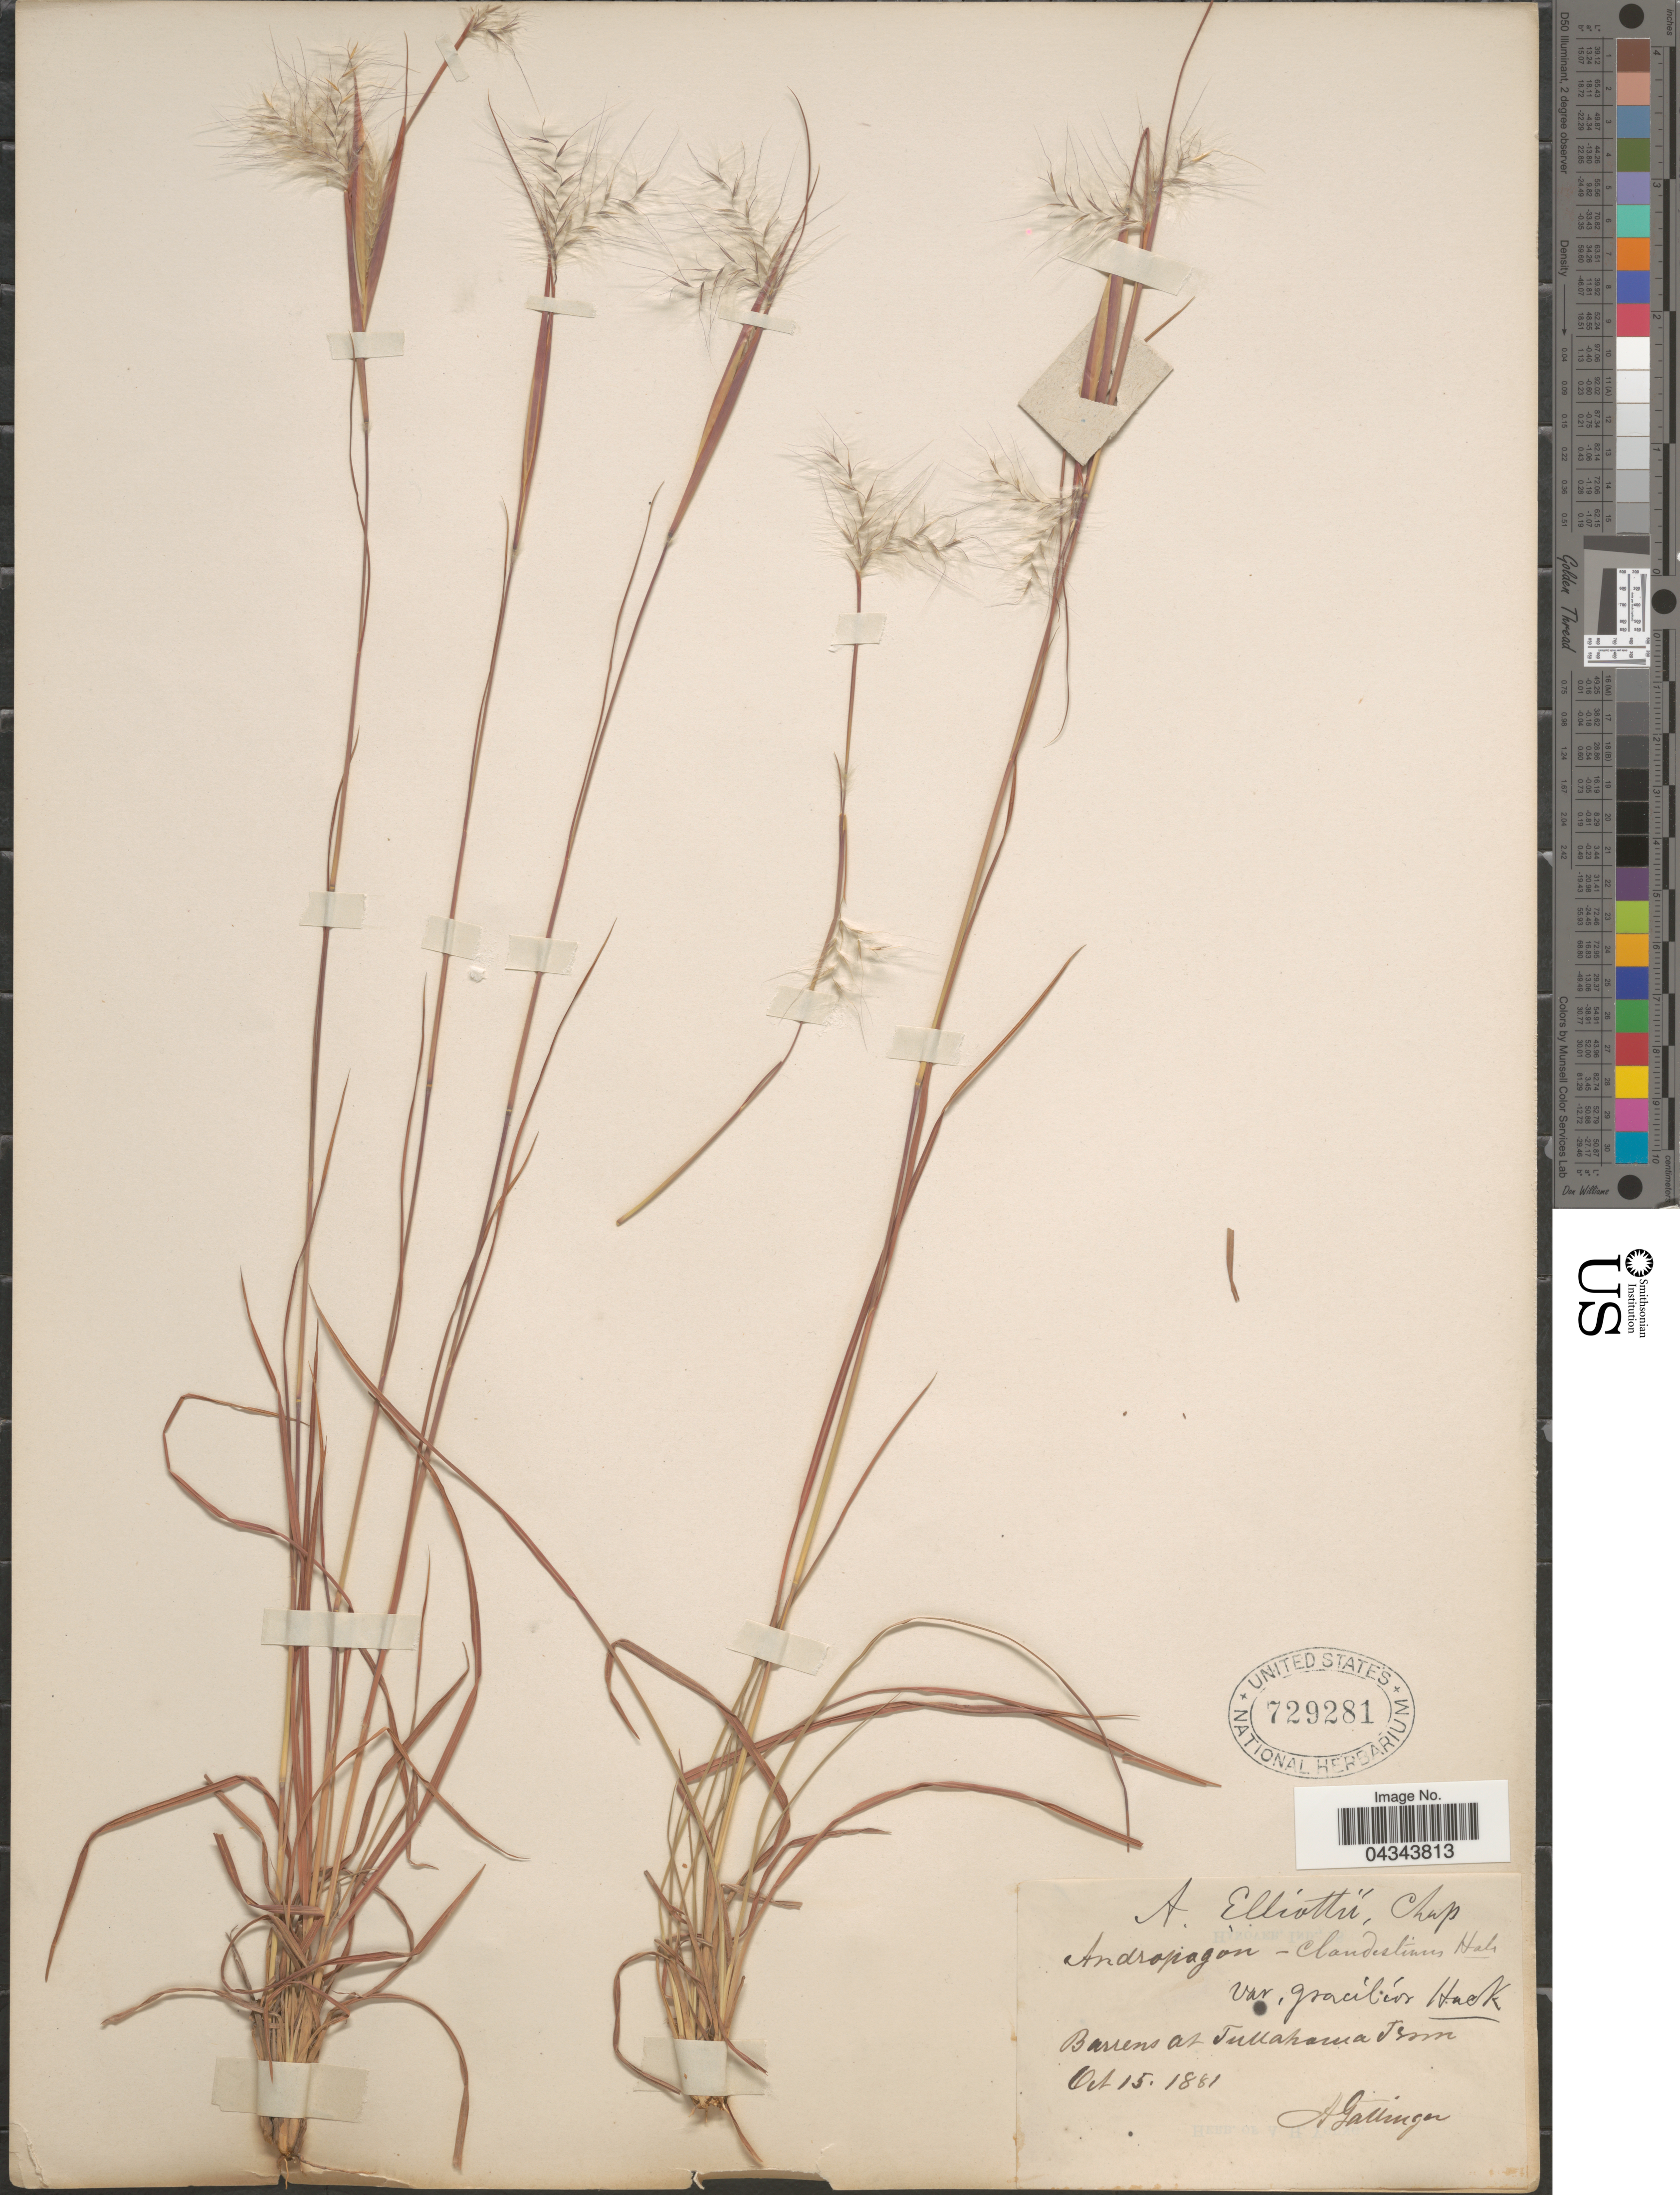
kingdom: Plantae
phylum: Tracheophyta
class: Liliopsida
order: Poales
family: Poaceae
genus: Andropogon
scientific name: Andropogon ternarius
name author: Michx.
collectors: A. Gattinger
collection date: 1881-10-15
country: United States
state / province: Tennessee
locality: At Tullahoma.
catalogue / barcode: US 729281